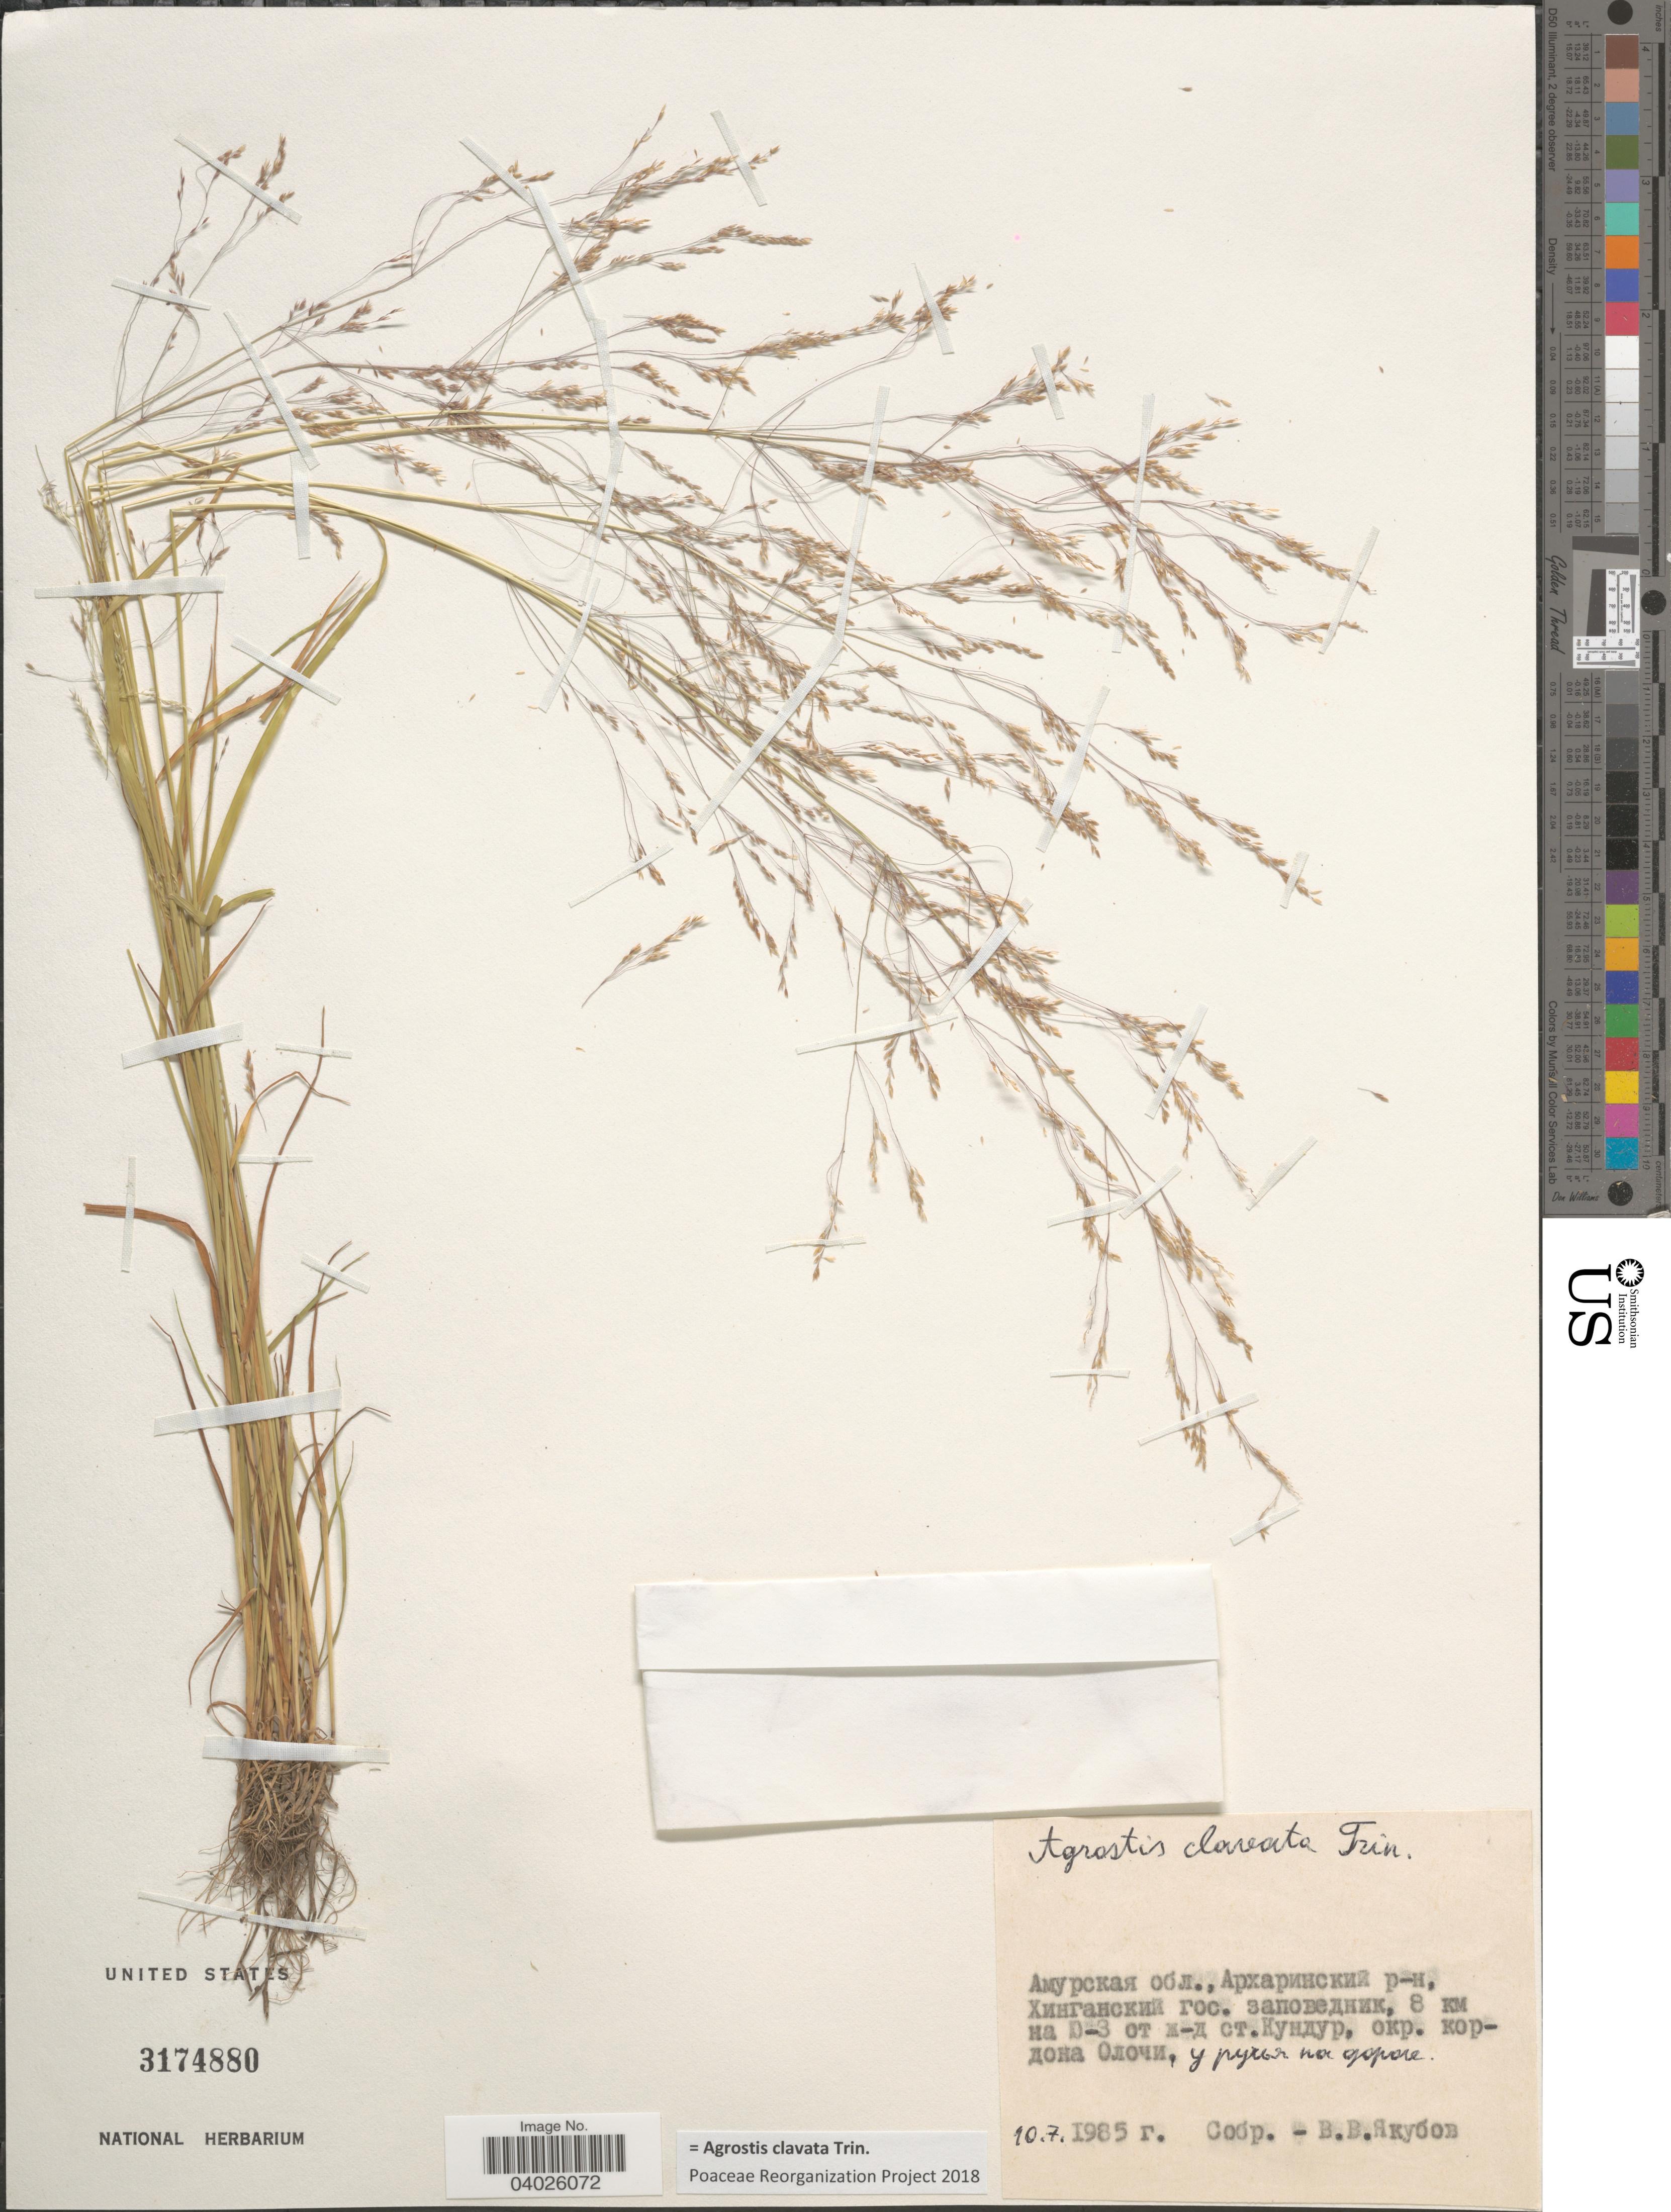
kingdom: Plantae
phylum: Tracheophyta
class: Liliopsida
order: Poales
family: Poaceae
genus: Agrostis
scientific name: Agrostis clavata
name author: Trin.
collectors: V. Yakubov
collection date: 1985-07-10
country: Russian Federation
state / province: Amur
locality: District Arkharinskiy, Khingan Nature Reserve , 8 km SW of railroad station Kundur, vicinity of Olochi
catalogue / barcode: US 3174880